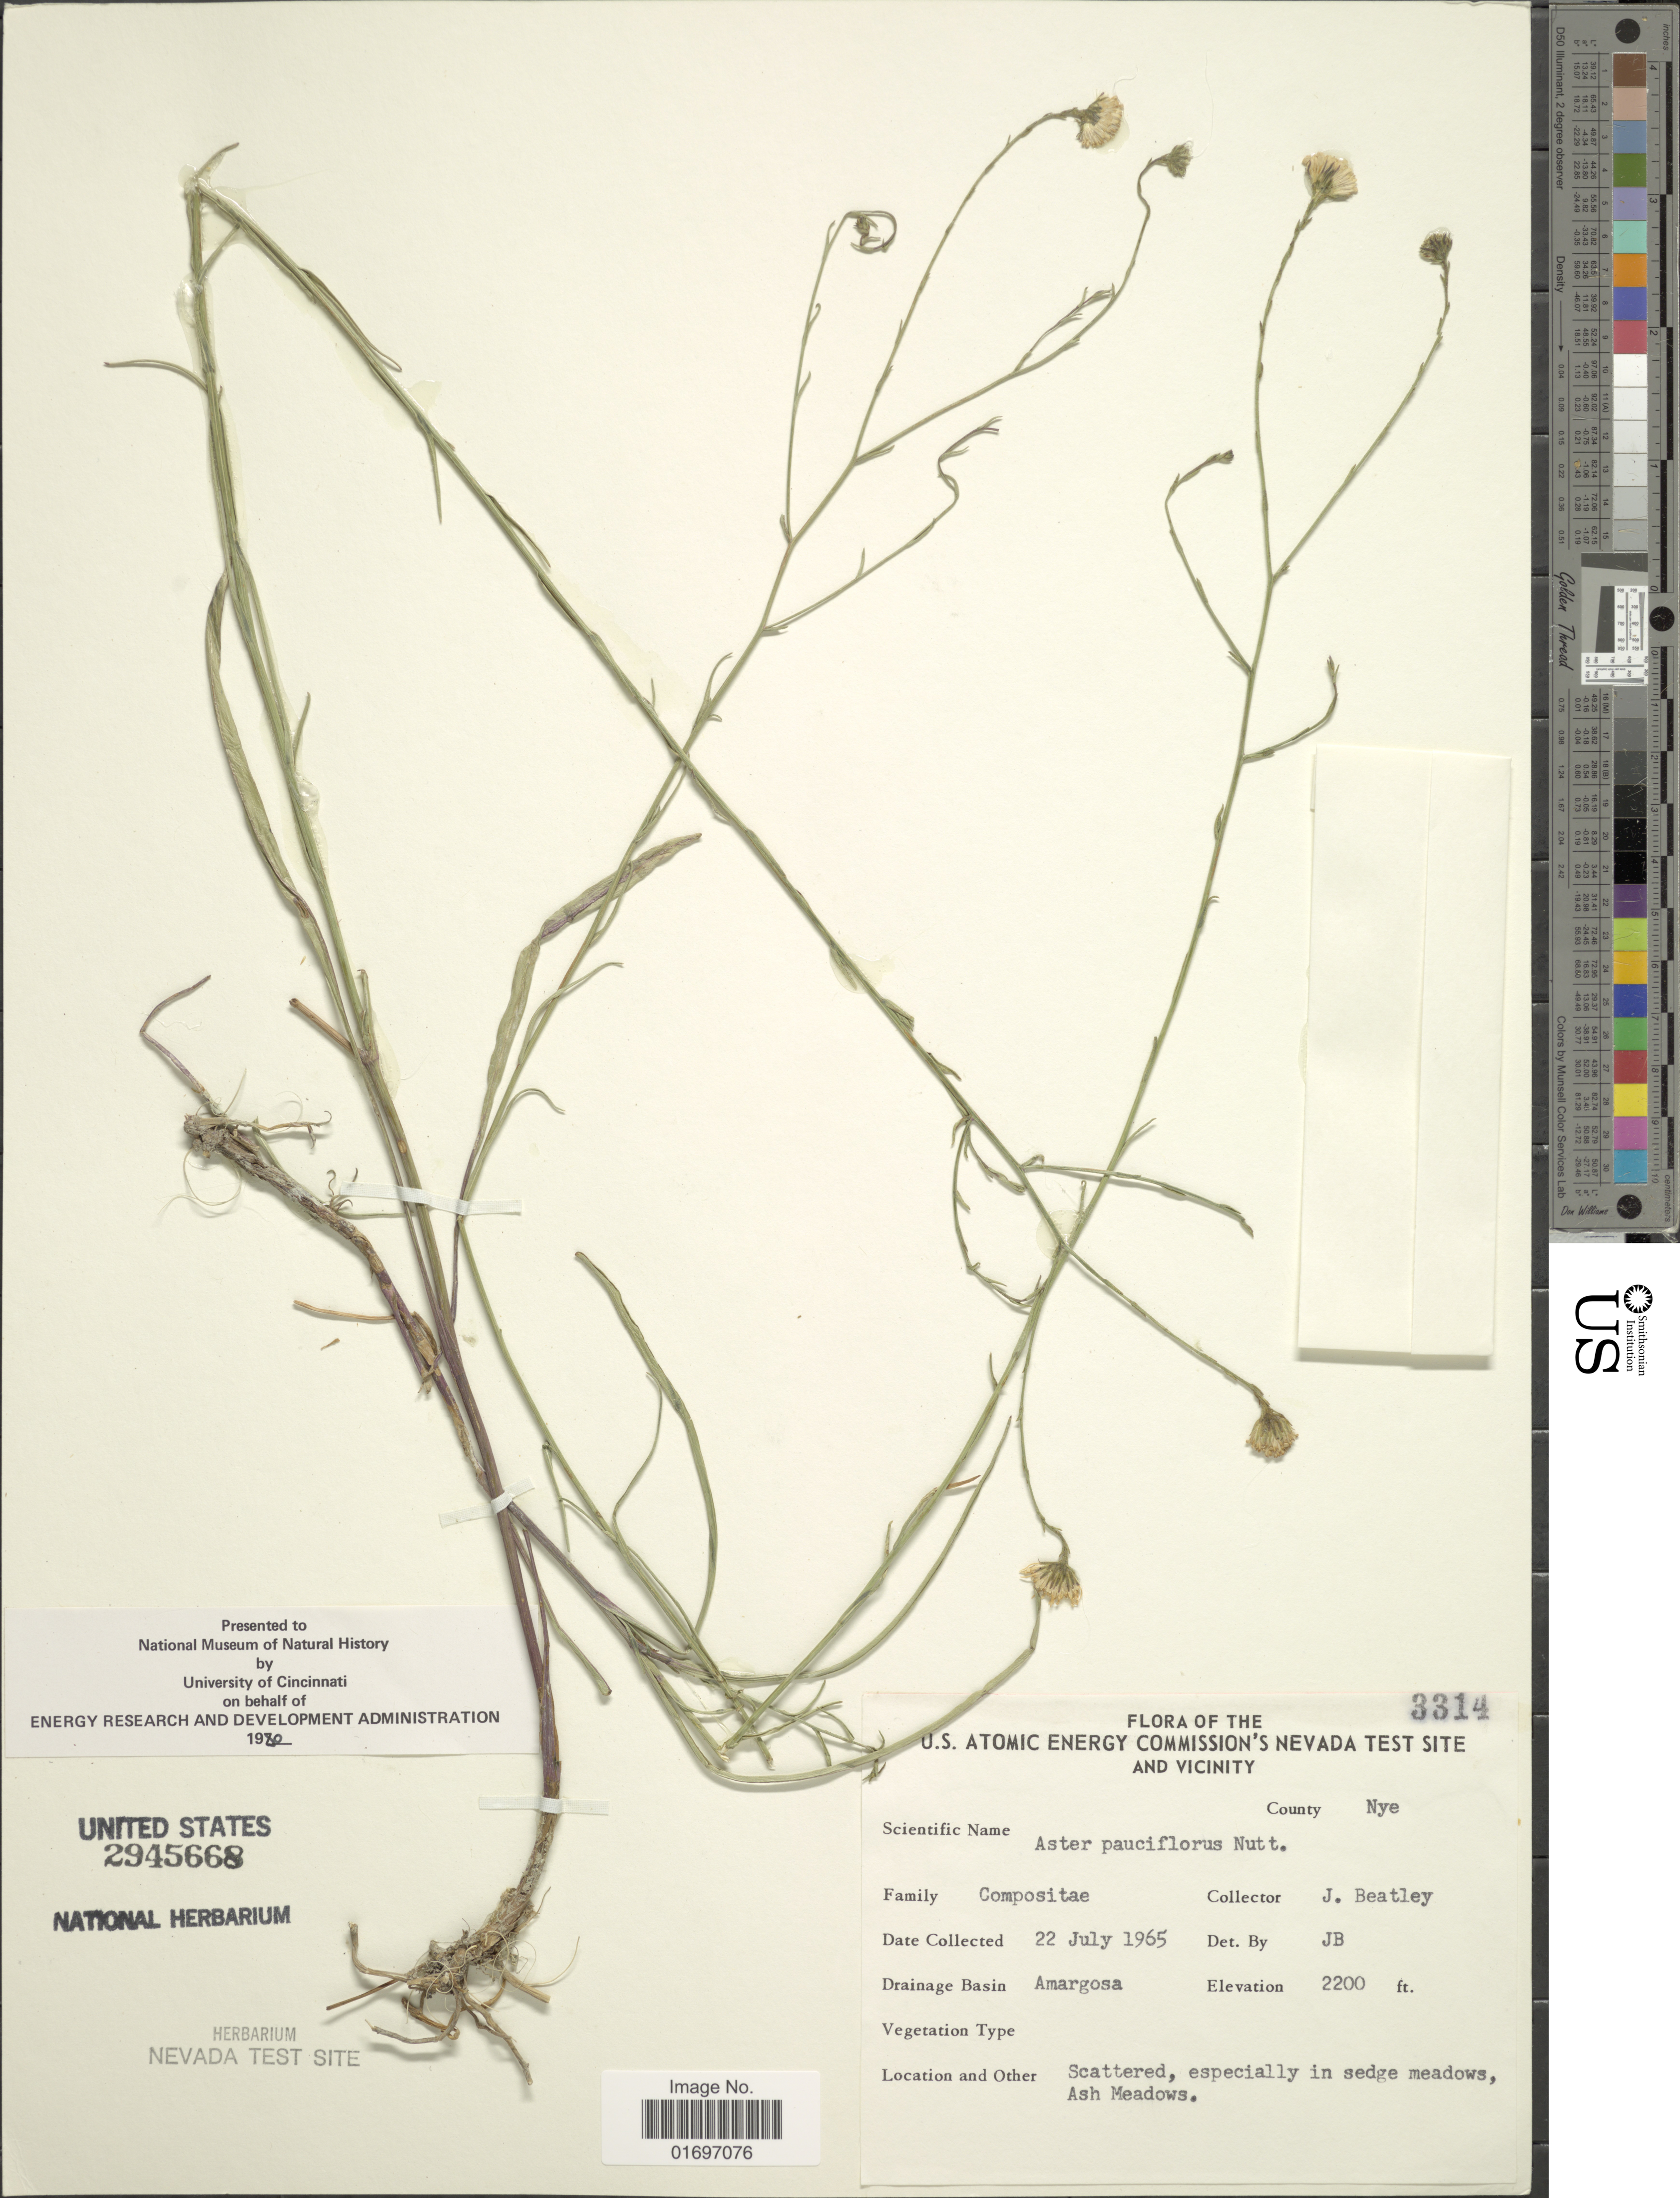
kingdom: Plantae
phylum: Tracheophyta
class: Magnoliopsida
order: Asterales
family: Asteraceae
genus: Almutaster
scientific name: Almutaster pauciflorus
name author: (Nutt.) Á. Löve & D. Löve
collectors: J. C. Beatley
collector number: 3314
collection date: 1965-07-22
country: United States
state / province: Nevada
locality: U.S. Atomic Energy Commission's Nevada Test Site and Vicinity. County Nye. Drainage Basin Amargosa. Scattered, especially in sedge meadows, Ash Meadows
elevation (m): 671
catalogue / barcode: US 2945668